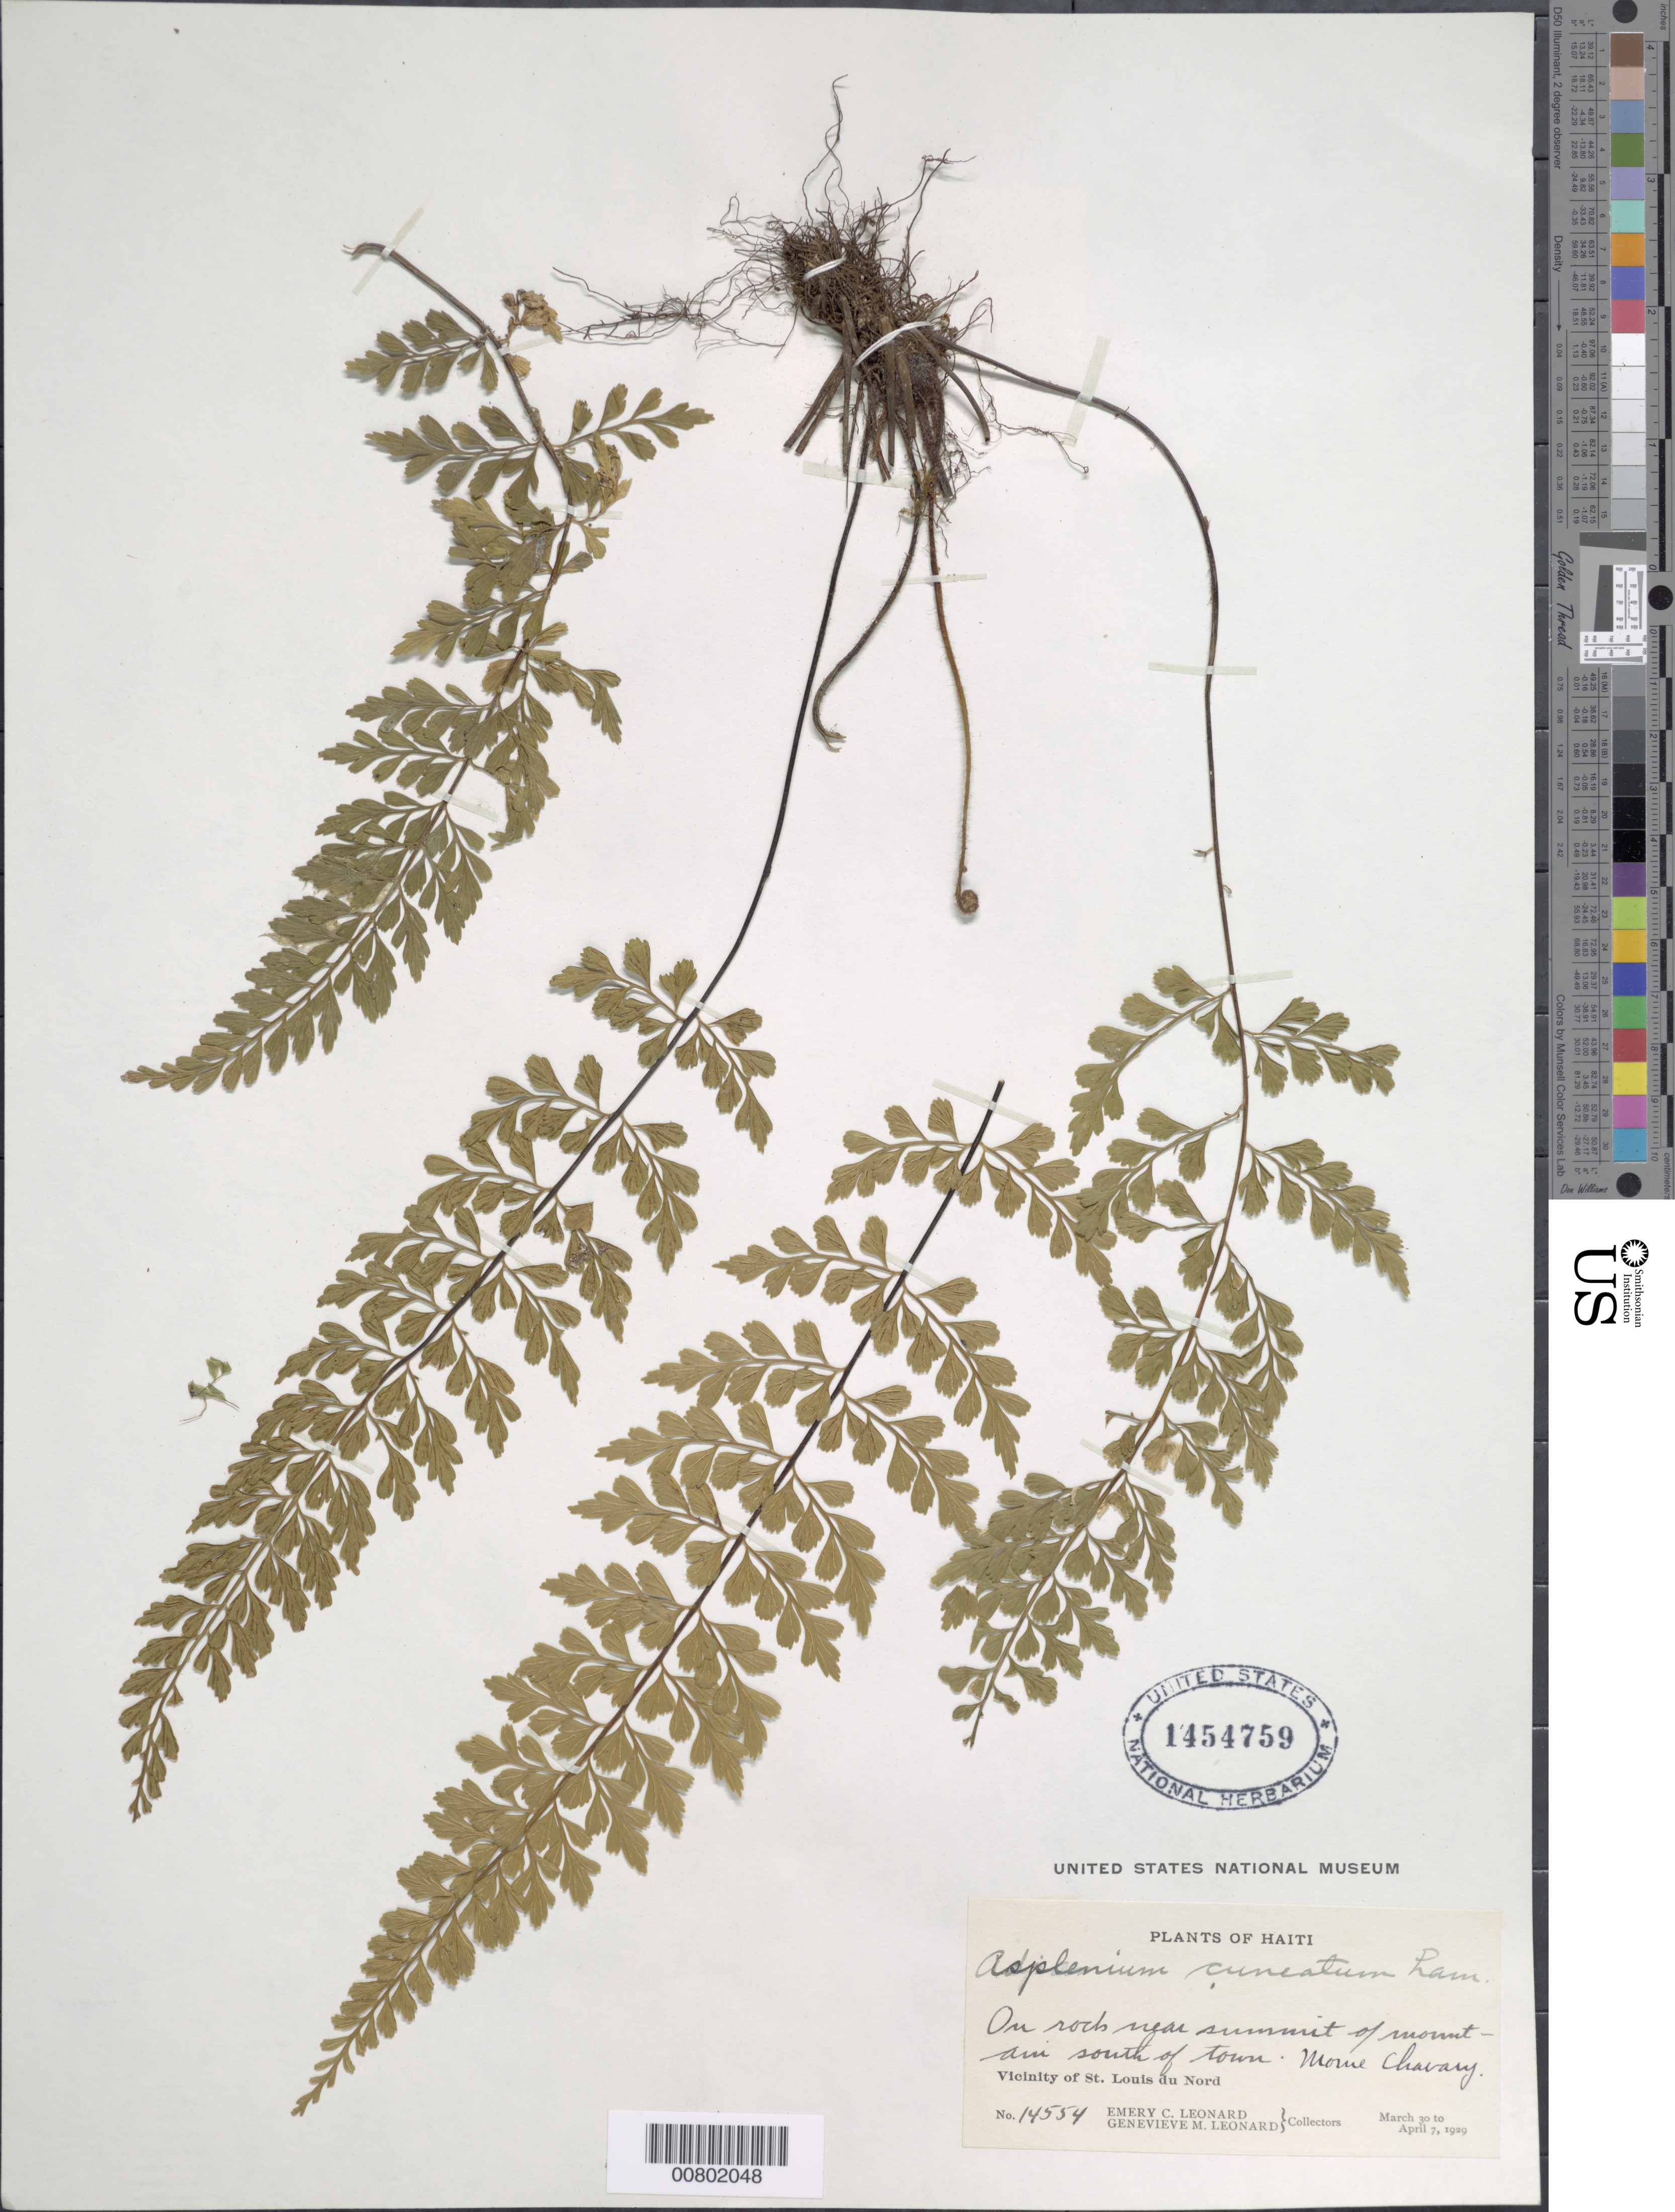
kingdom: Plantae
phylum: Tracheophyta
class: Polypodiopsida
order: Polypodiales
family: Aspleniaceae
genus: Asplenium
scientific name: Asplenium cuneatum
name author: Lam.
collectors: E. C. Leonard & G. M. Leonard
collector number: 14554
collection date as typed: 30 Mar 1929 to 07 Apr 1929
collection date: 1929-03-30/1929-04-07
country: Haiti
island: Hispaniola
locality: St. Louis du Nord, S of town, Morne Chavary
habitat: On rock near summit of mountain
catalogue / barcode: US 1454759